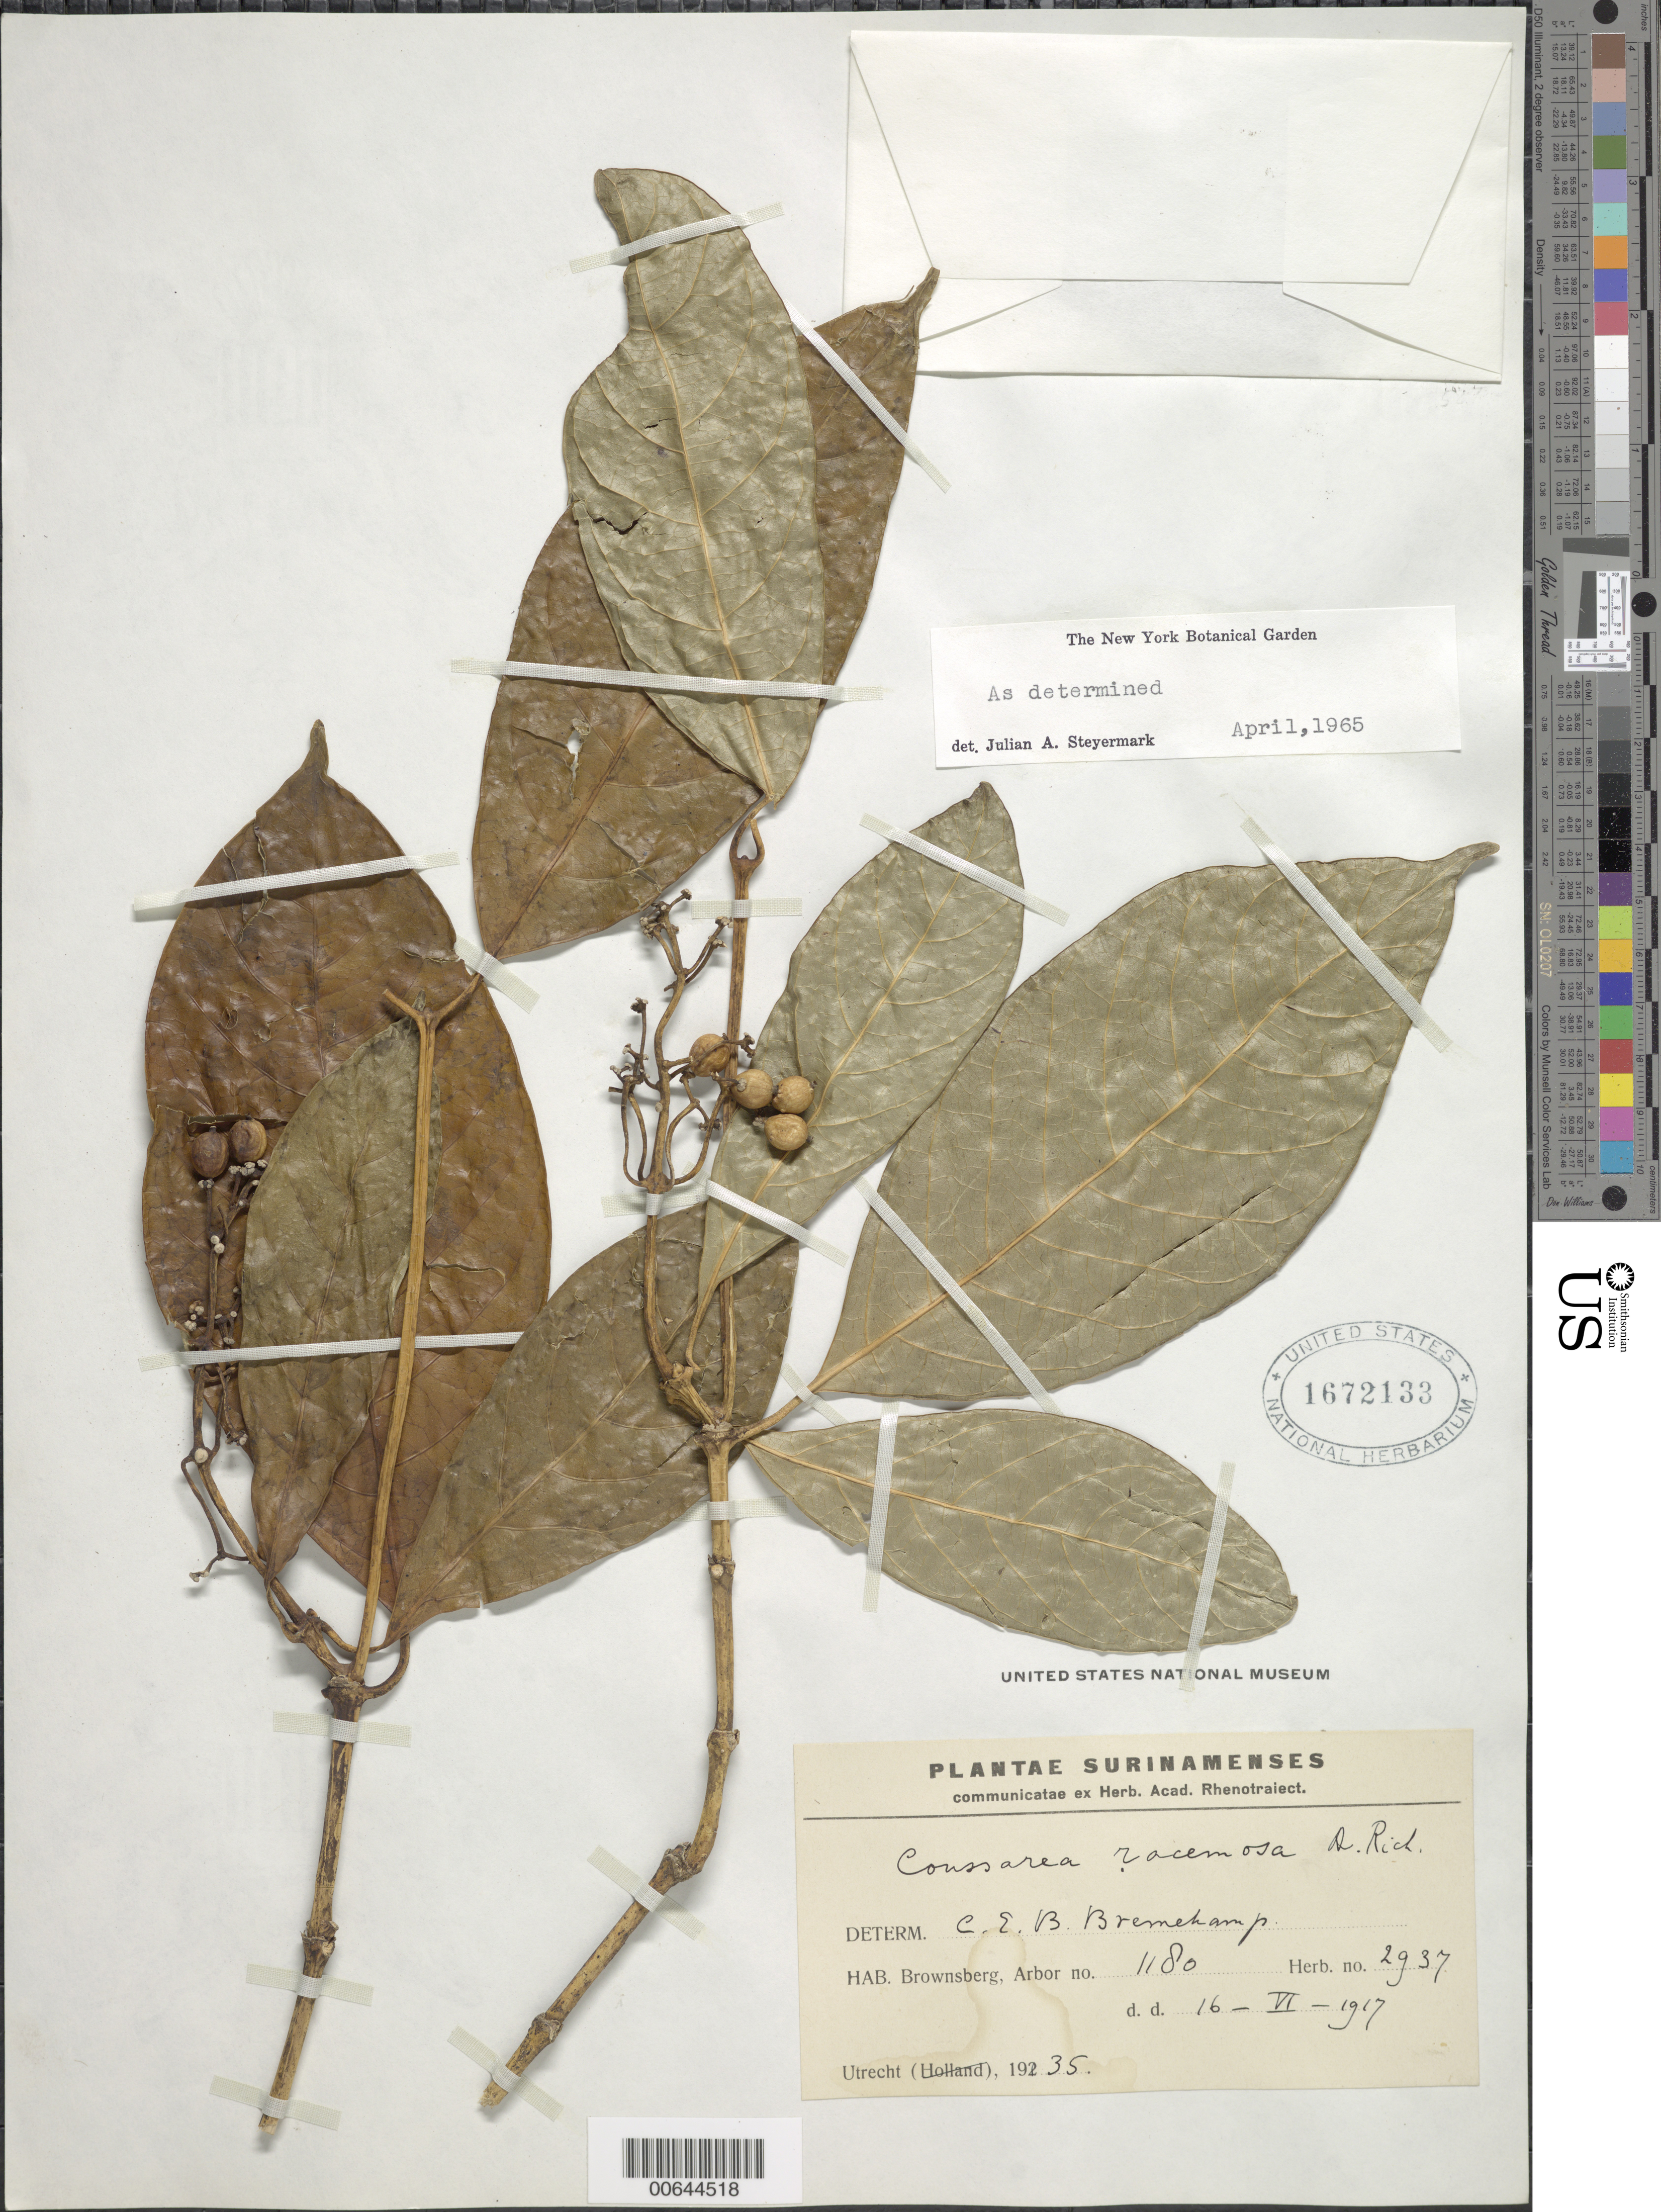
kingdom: Plantae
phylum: Tracheophyta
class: Magnoliopsida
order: Gentianales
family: Rubiaceae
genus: Coussarea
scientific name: Coussarea racemosa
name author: A. Rich.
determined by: Steyermark, Julian A., (VEN)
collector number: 2937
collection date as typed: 16-Jun-17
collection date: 1917-06-16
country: Suriname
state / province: Brokopondo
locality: Brownsberg, Forest Reserve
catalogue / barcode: US 1672133